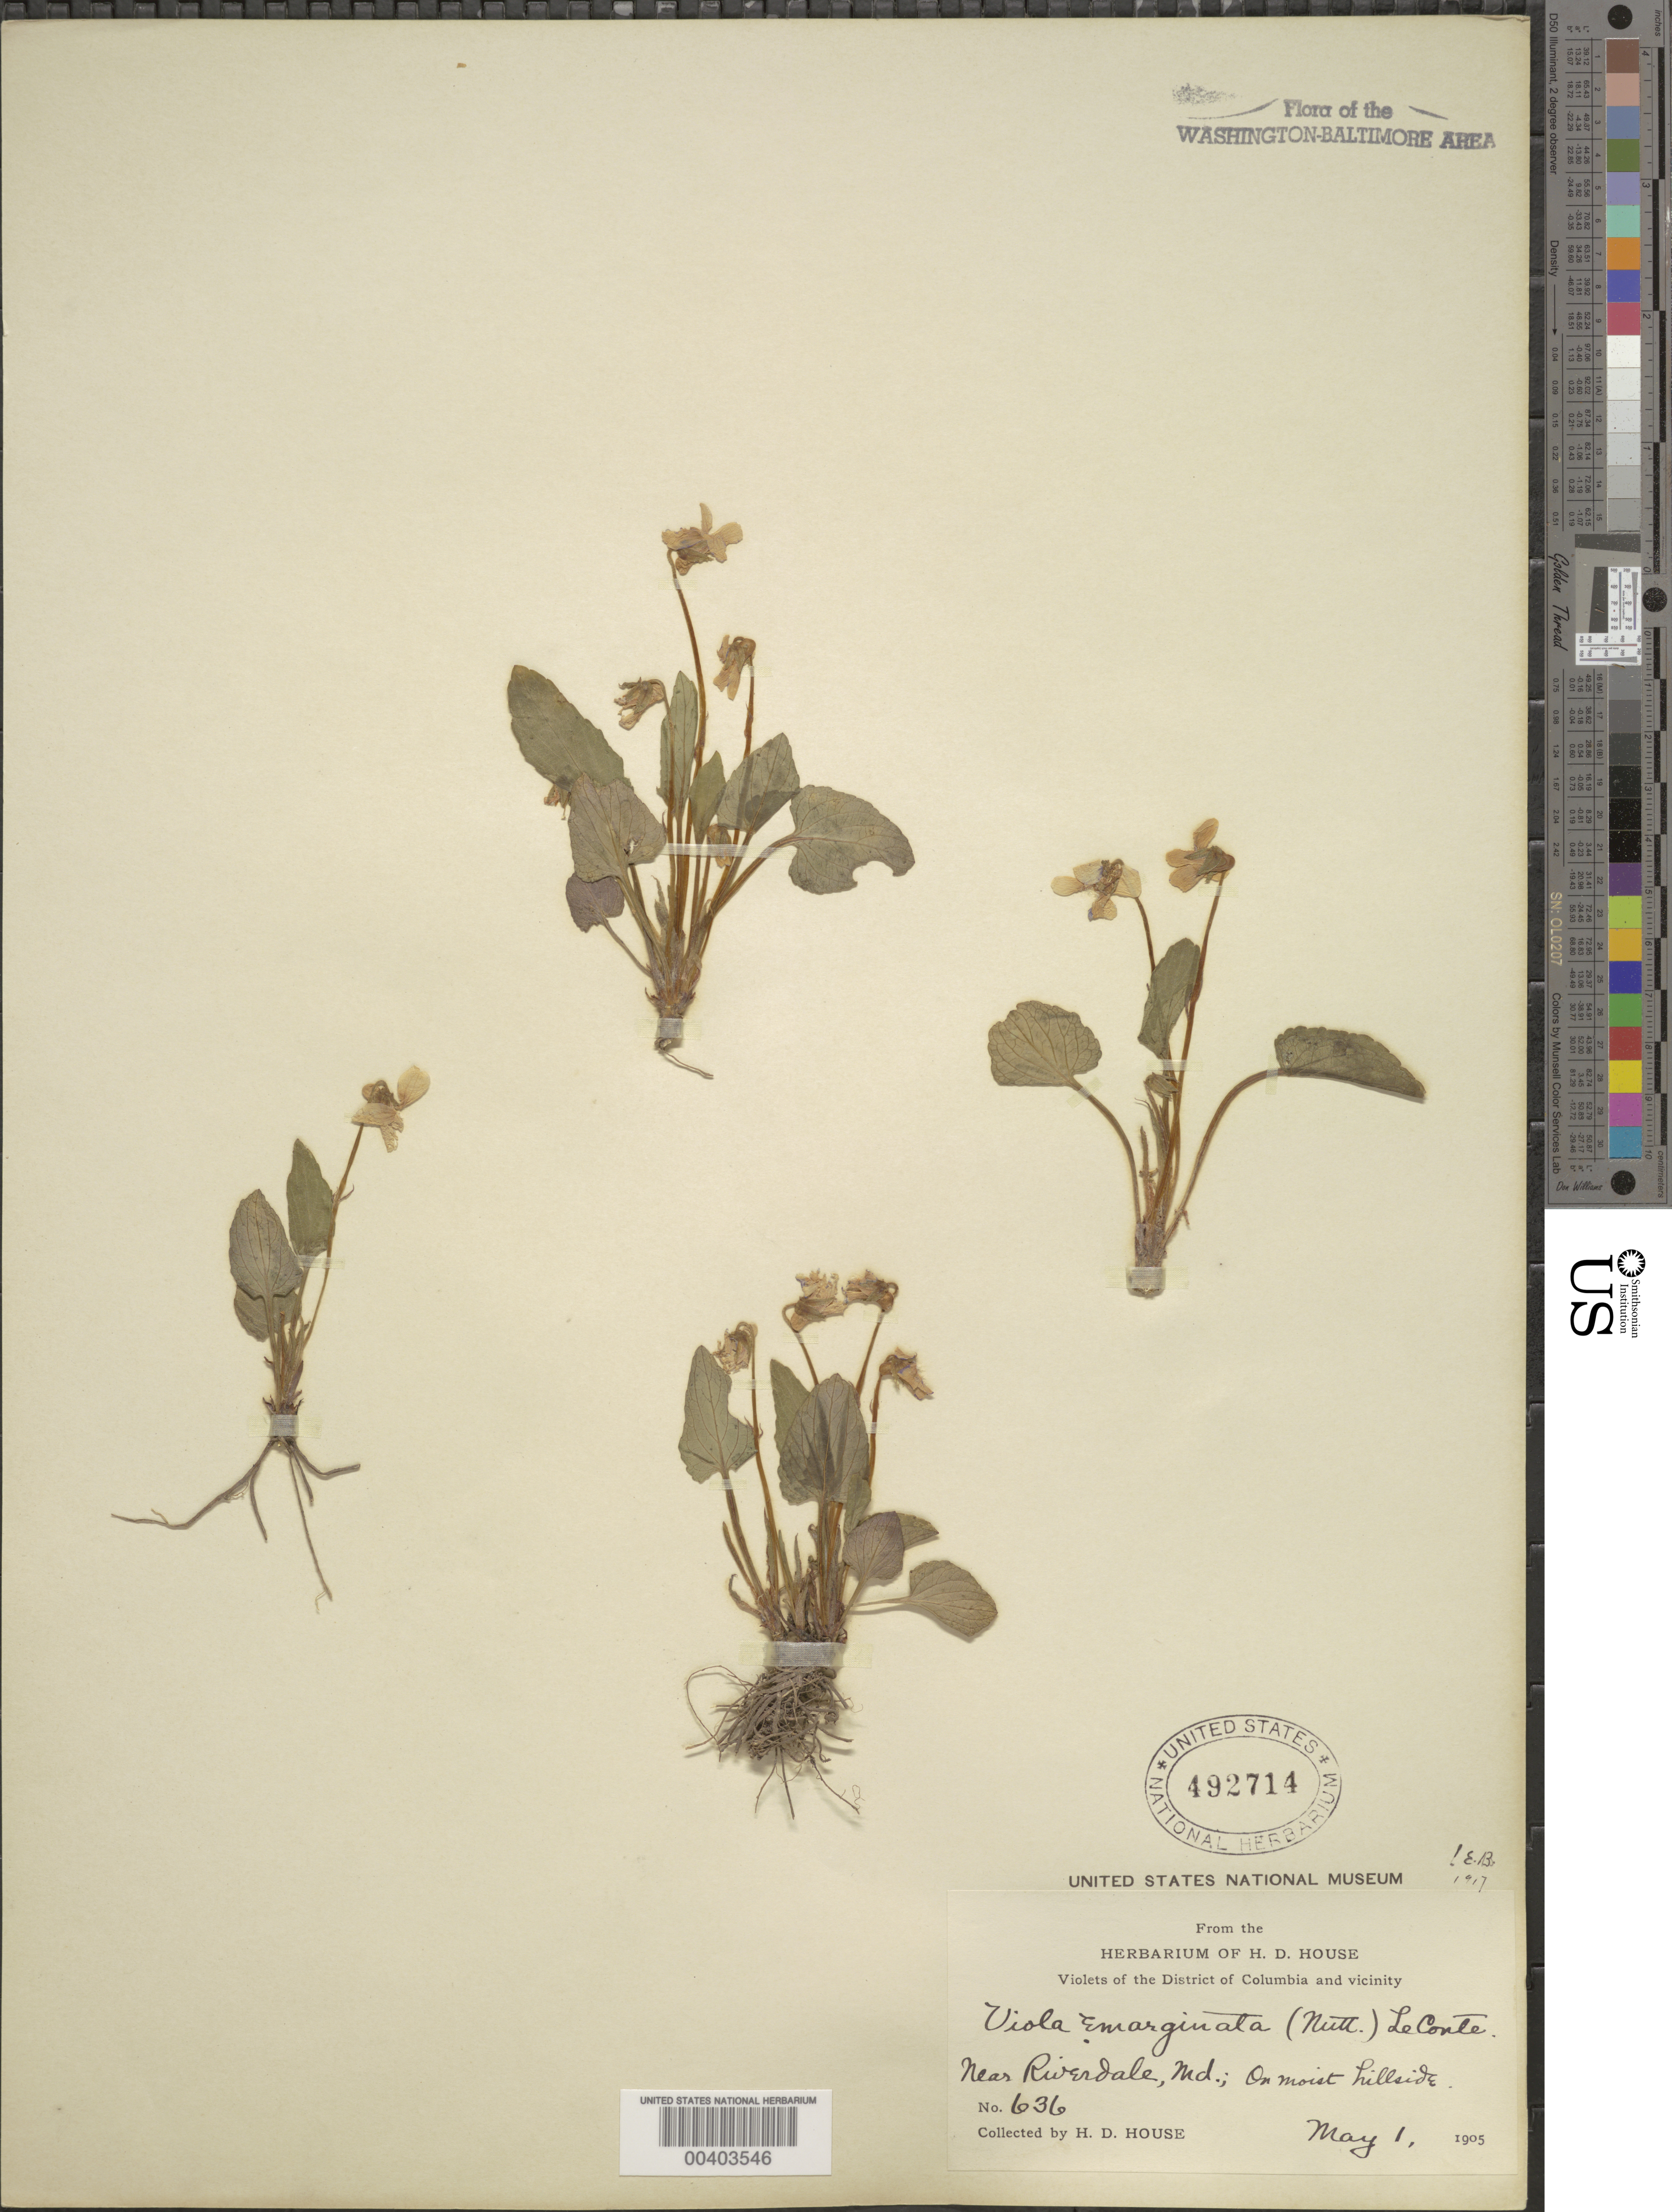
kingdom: Plantae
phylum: Tracheophyta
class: Magnoliopsida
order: Malpighiales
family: Violaceae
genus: Viola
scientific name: Viola sagittata var. sagittata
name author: Aiton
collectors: H. D. House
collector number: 636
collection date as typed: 01 May 1905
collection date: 1905-05-01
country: United States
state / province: Maryland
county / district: Prince George's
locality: Riverdale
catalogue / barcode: US 492714